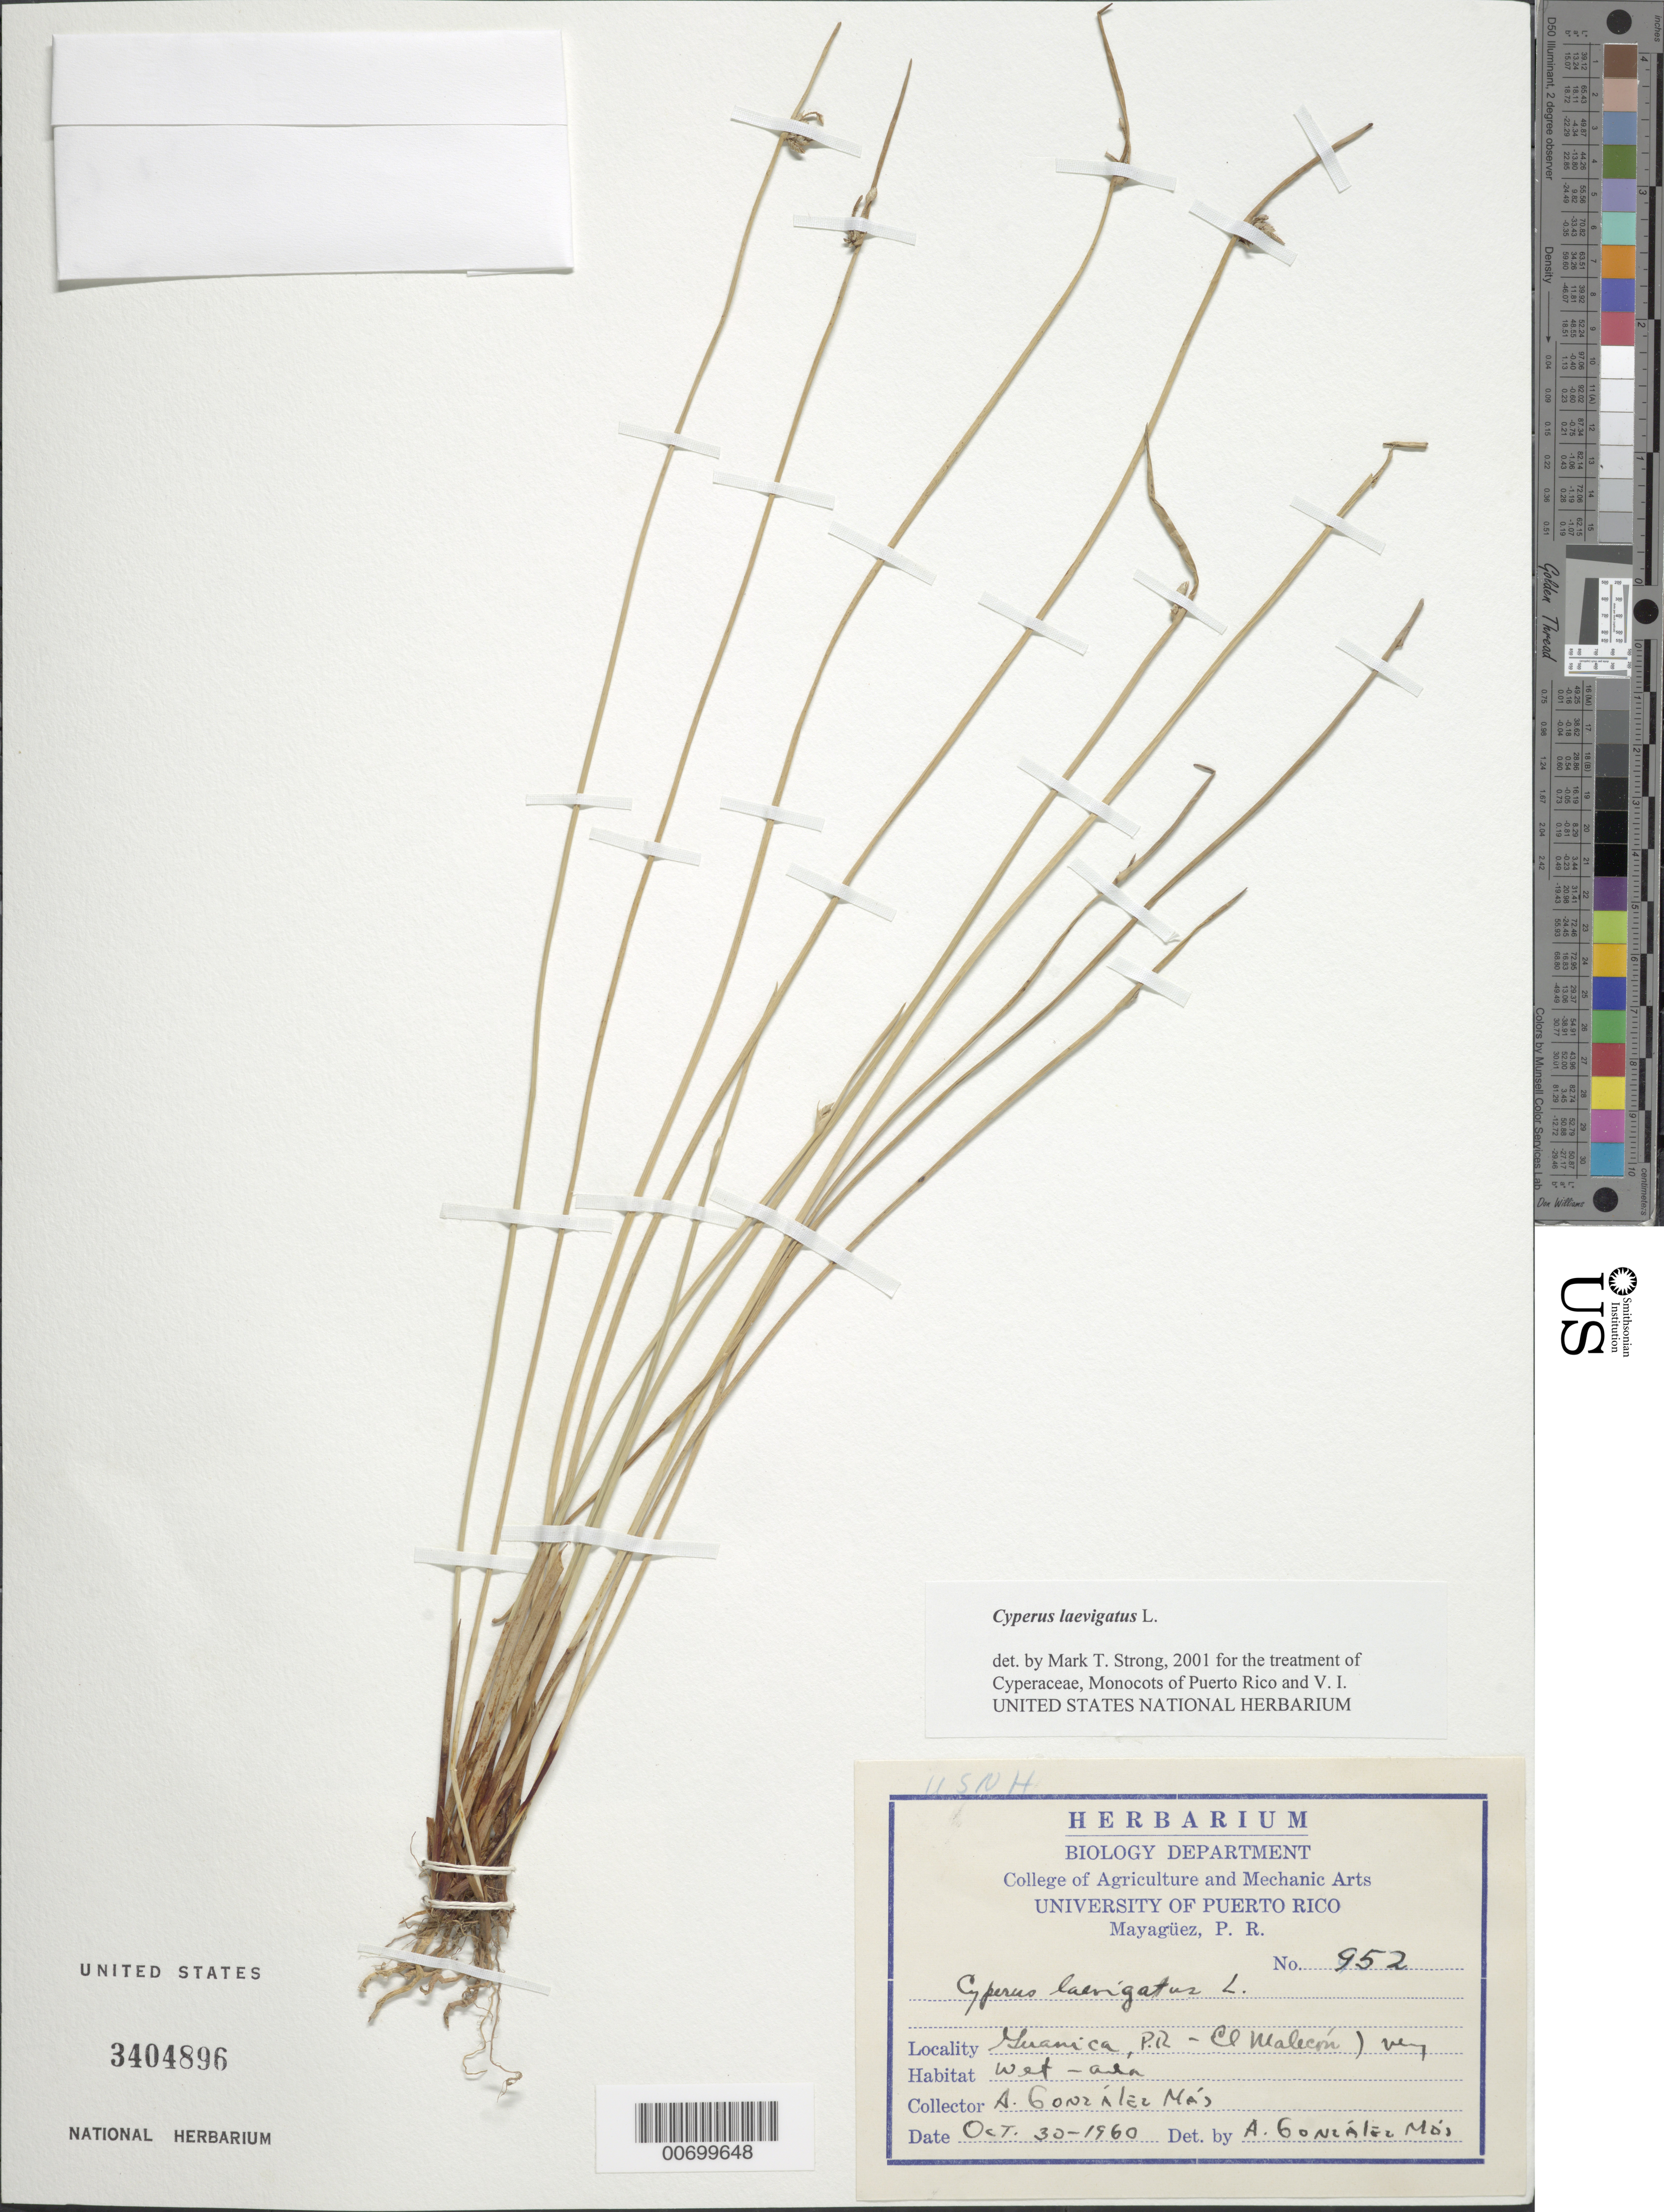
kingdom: Plantae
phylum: Tracheophyta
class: Liliopsida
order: Poales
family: Cyperaceae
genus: Cyperus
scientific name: Cyperus laevigatus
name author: L.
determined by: Strong, M. T., (US), Smithsonian Institution - National Museum of Natural History (UNITED STATES)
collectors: A. González Más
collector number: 952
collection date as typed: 30 Oct 1960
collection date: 1960-10-30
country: Puerto Rico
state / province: Guánica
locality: Guanica: El Malecón.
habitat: Very wet area.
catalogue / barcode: US 3404896